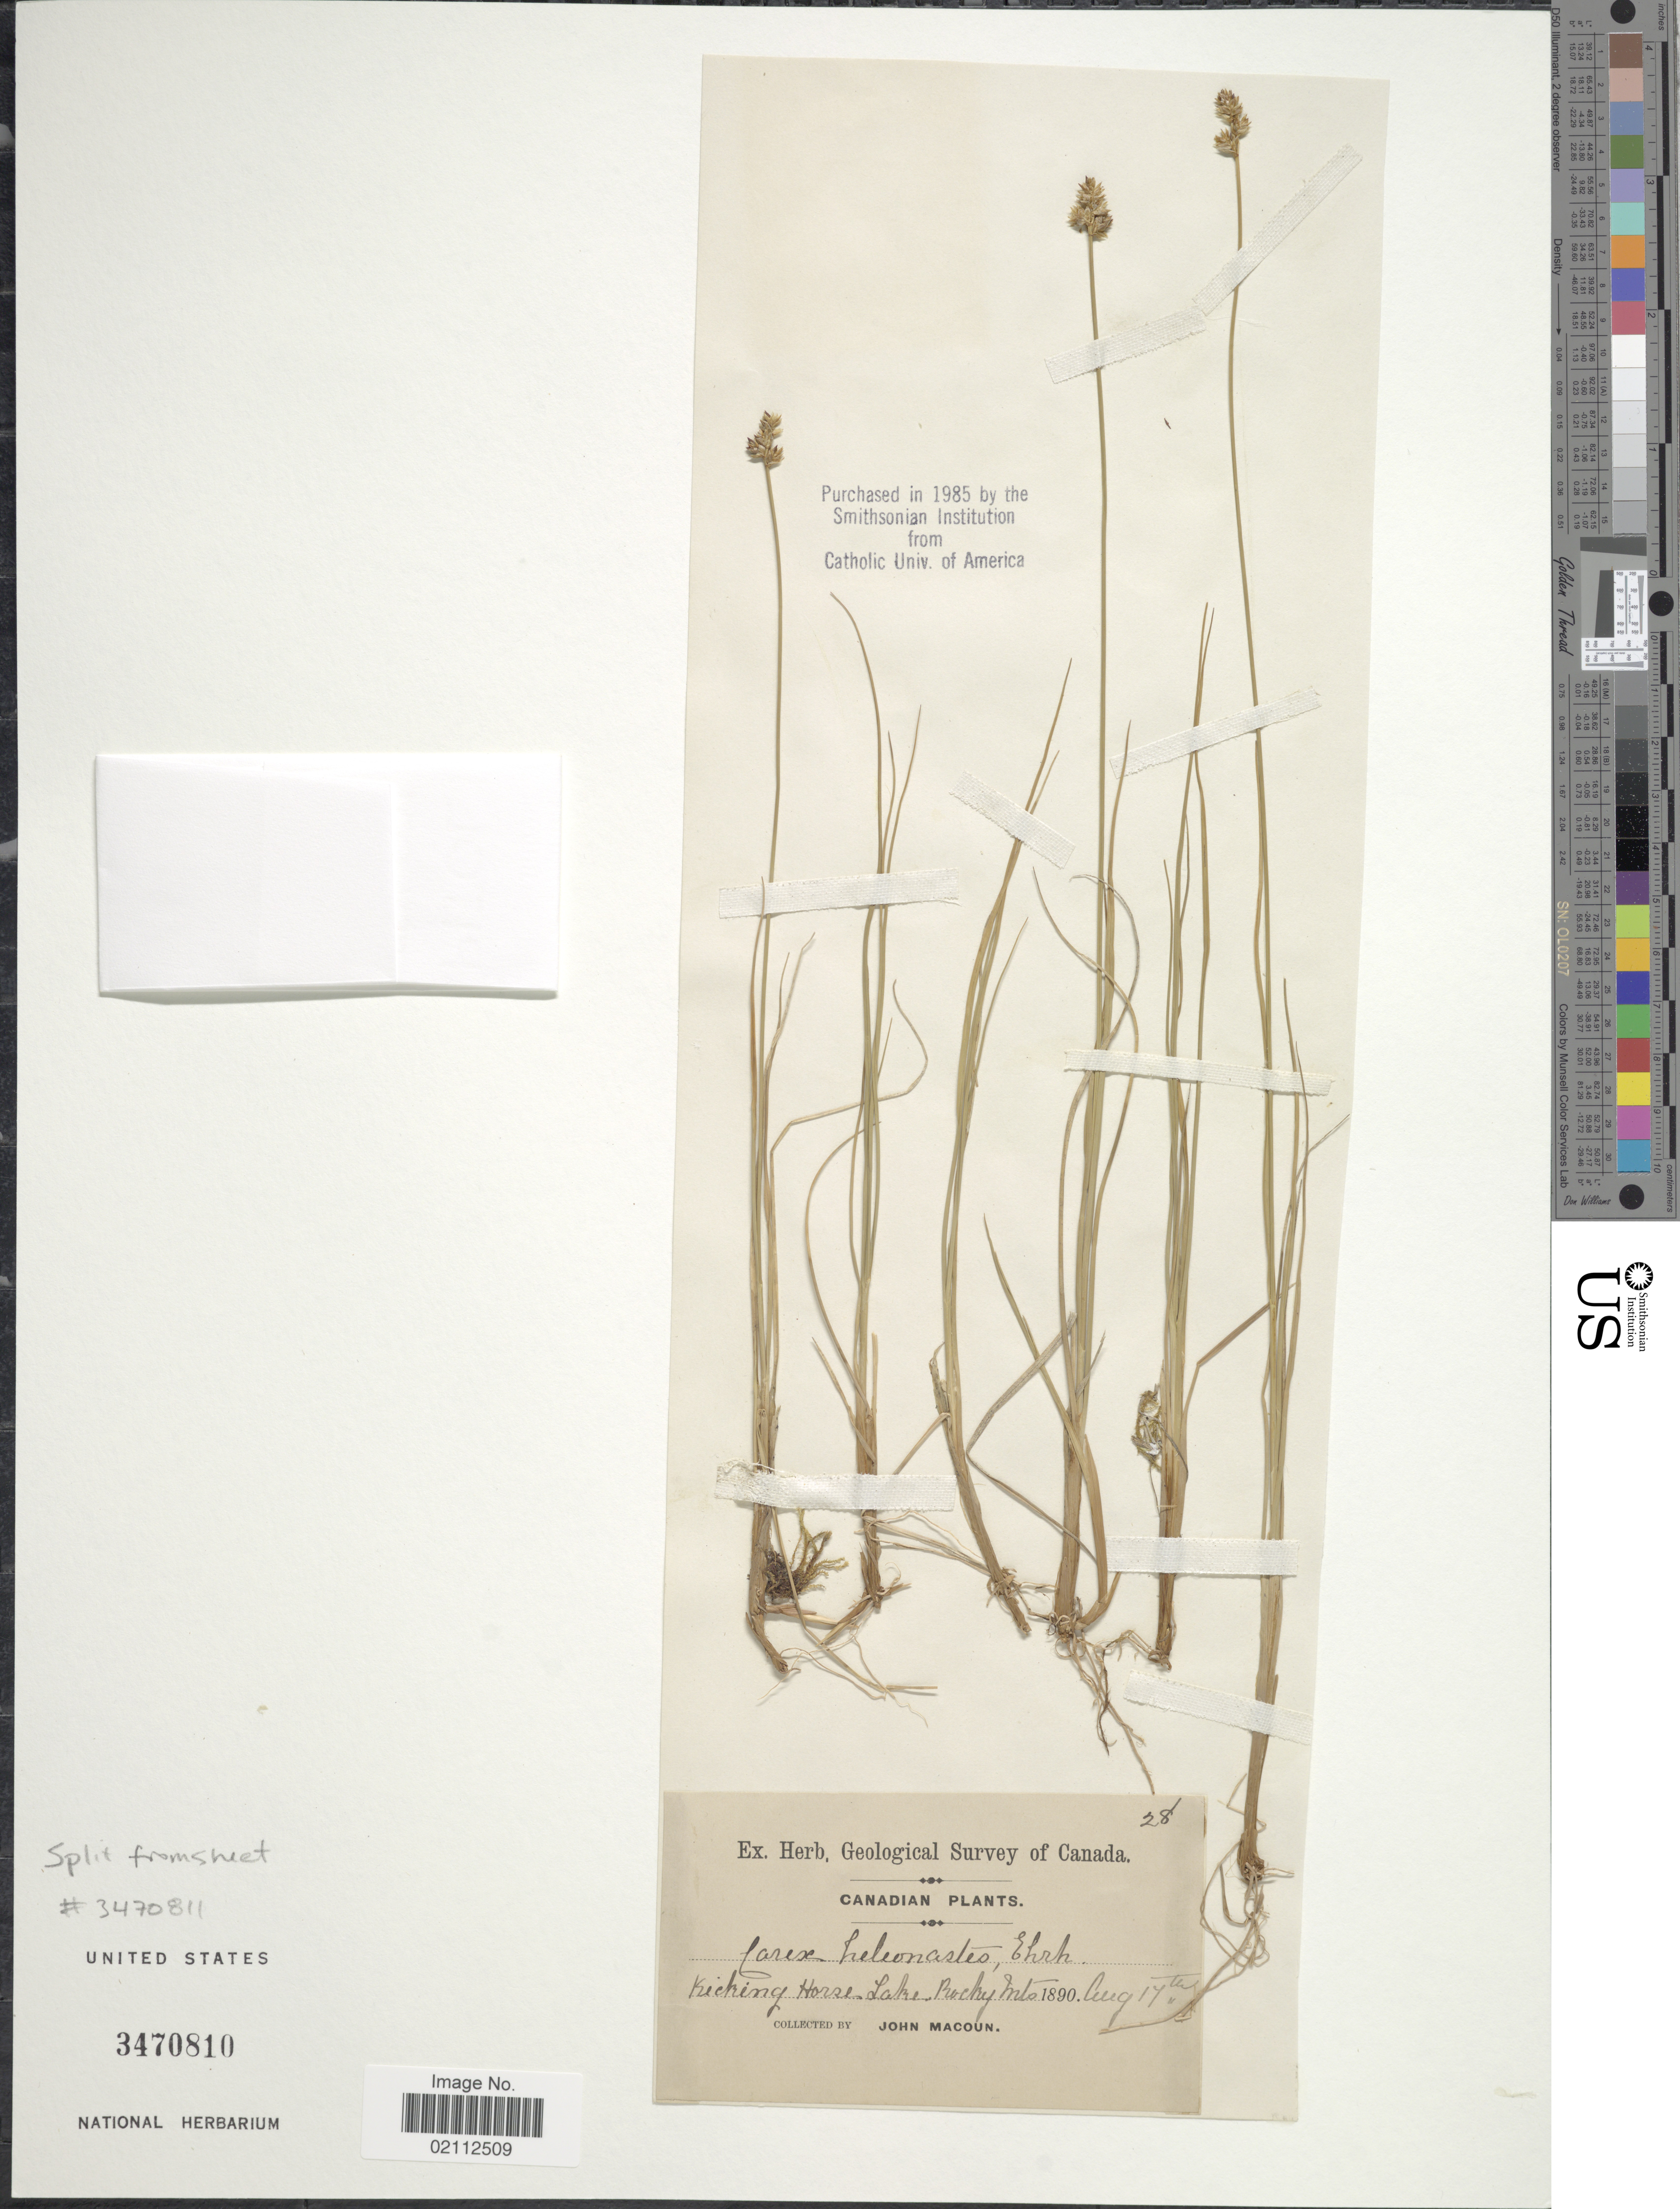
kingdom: Plantae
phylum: Tracheophyta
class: Liliopsida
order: Poales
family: Cyperaceae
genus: Carex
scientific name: Carex heleonastes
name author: Ehrh. ex L. f.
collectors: J. Macoun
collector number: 28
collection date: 1890-08-17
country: Canada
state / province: British Columbia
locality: Kicking Horse Lake, Rocky Mts.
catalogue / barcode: US 3470810